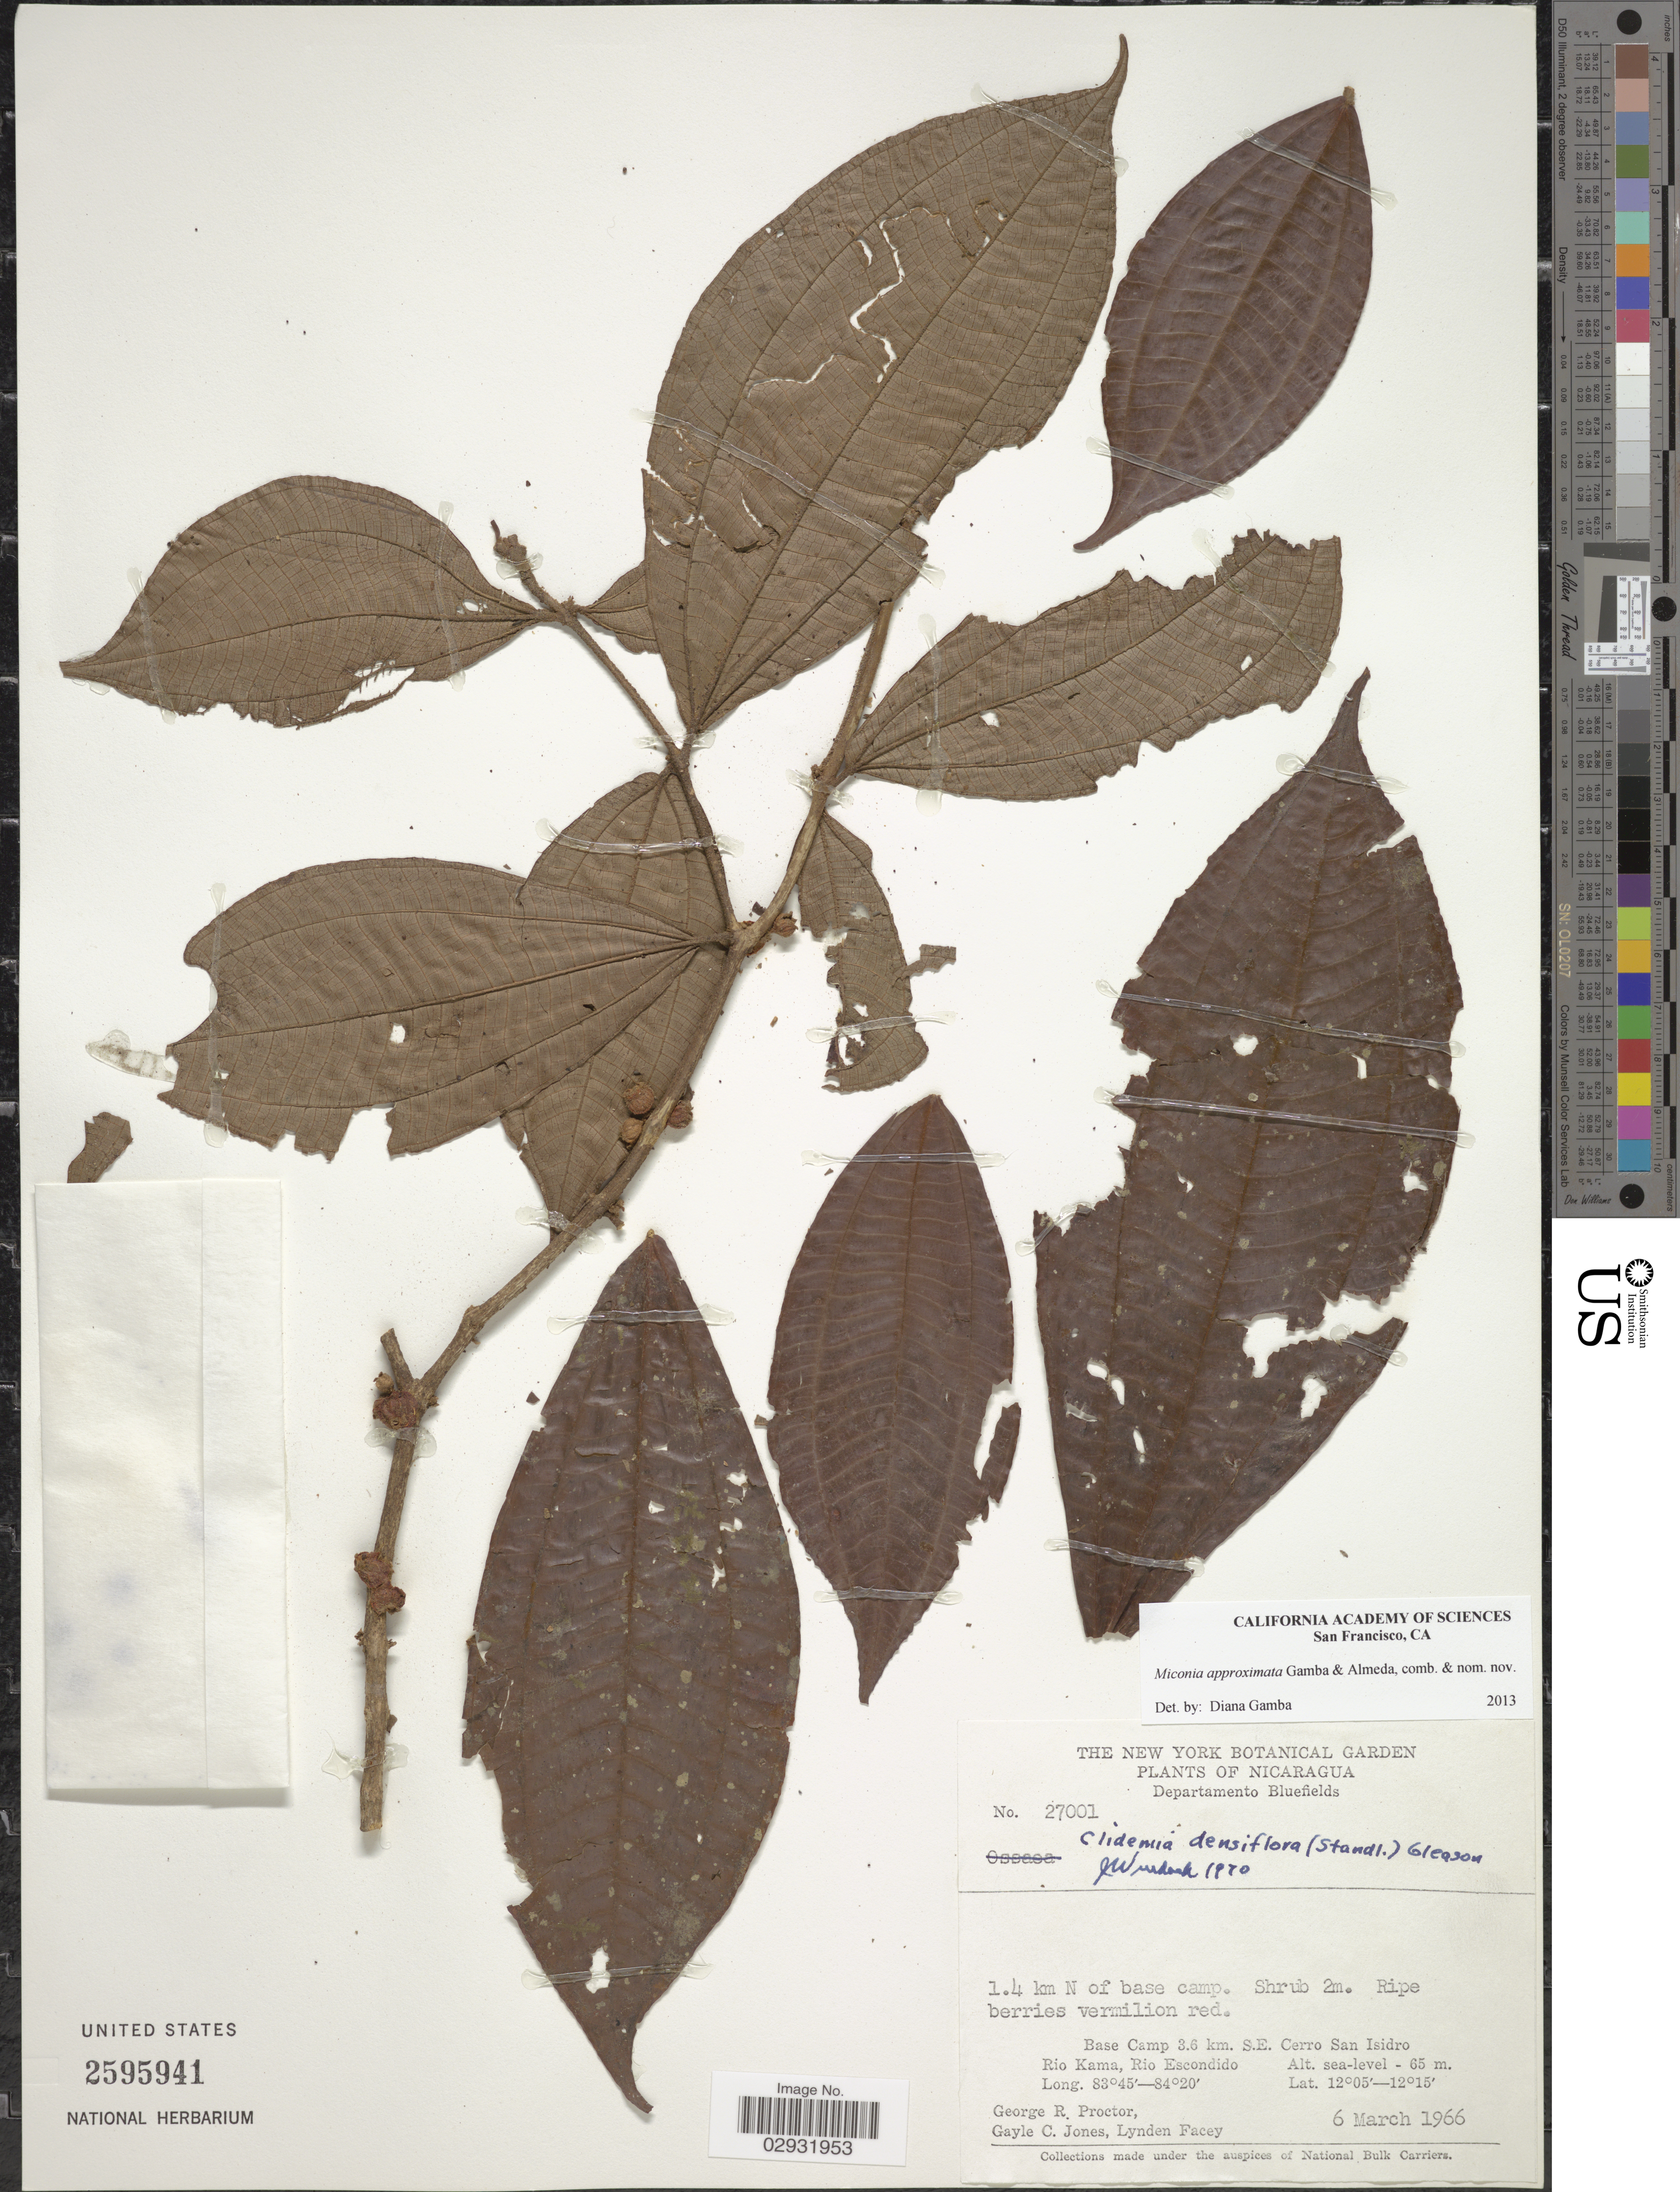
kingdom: Plantae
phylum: Tracheophyta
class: Magnoliopsida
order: Myrtales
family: Melastomataceae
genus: Miconia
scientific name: Miconia approximata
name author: Gamba & Almeda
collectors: G. R. Proctor, G. C. Jones & L. Facey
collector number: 27001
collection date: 1966-03-06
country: Nicaragua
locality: Departamento Bluefields. 1.4 km N of base camp. Base Camp 3.6 km. S.E. Cerro San Isidro, Rio Kama, Rio Escondido.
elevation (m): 0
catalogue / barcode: US 2595941